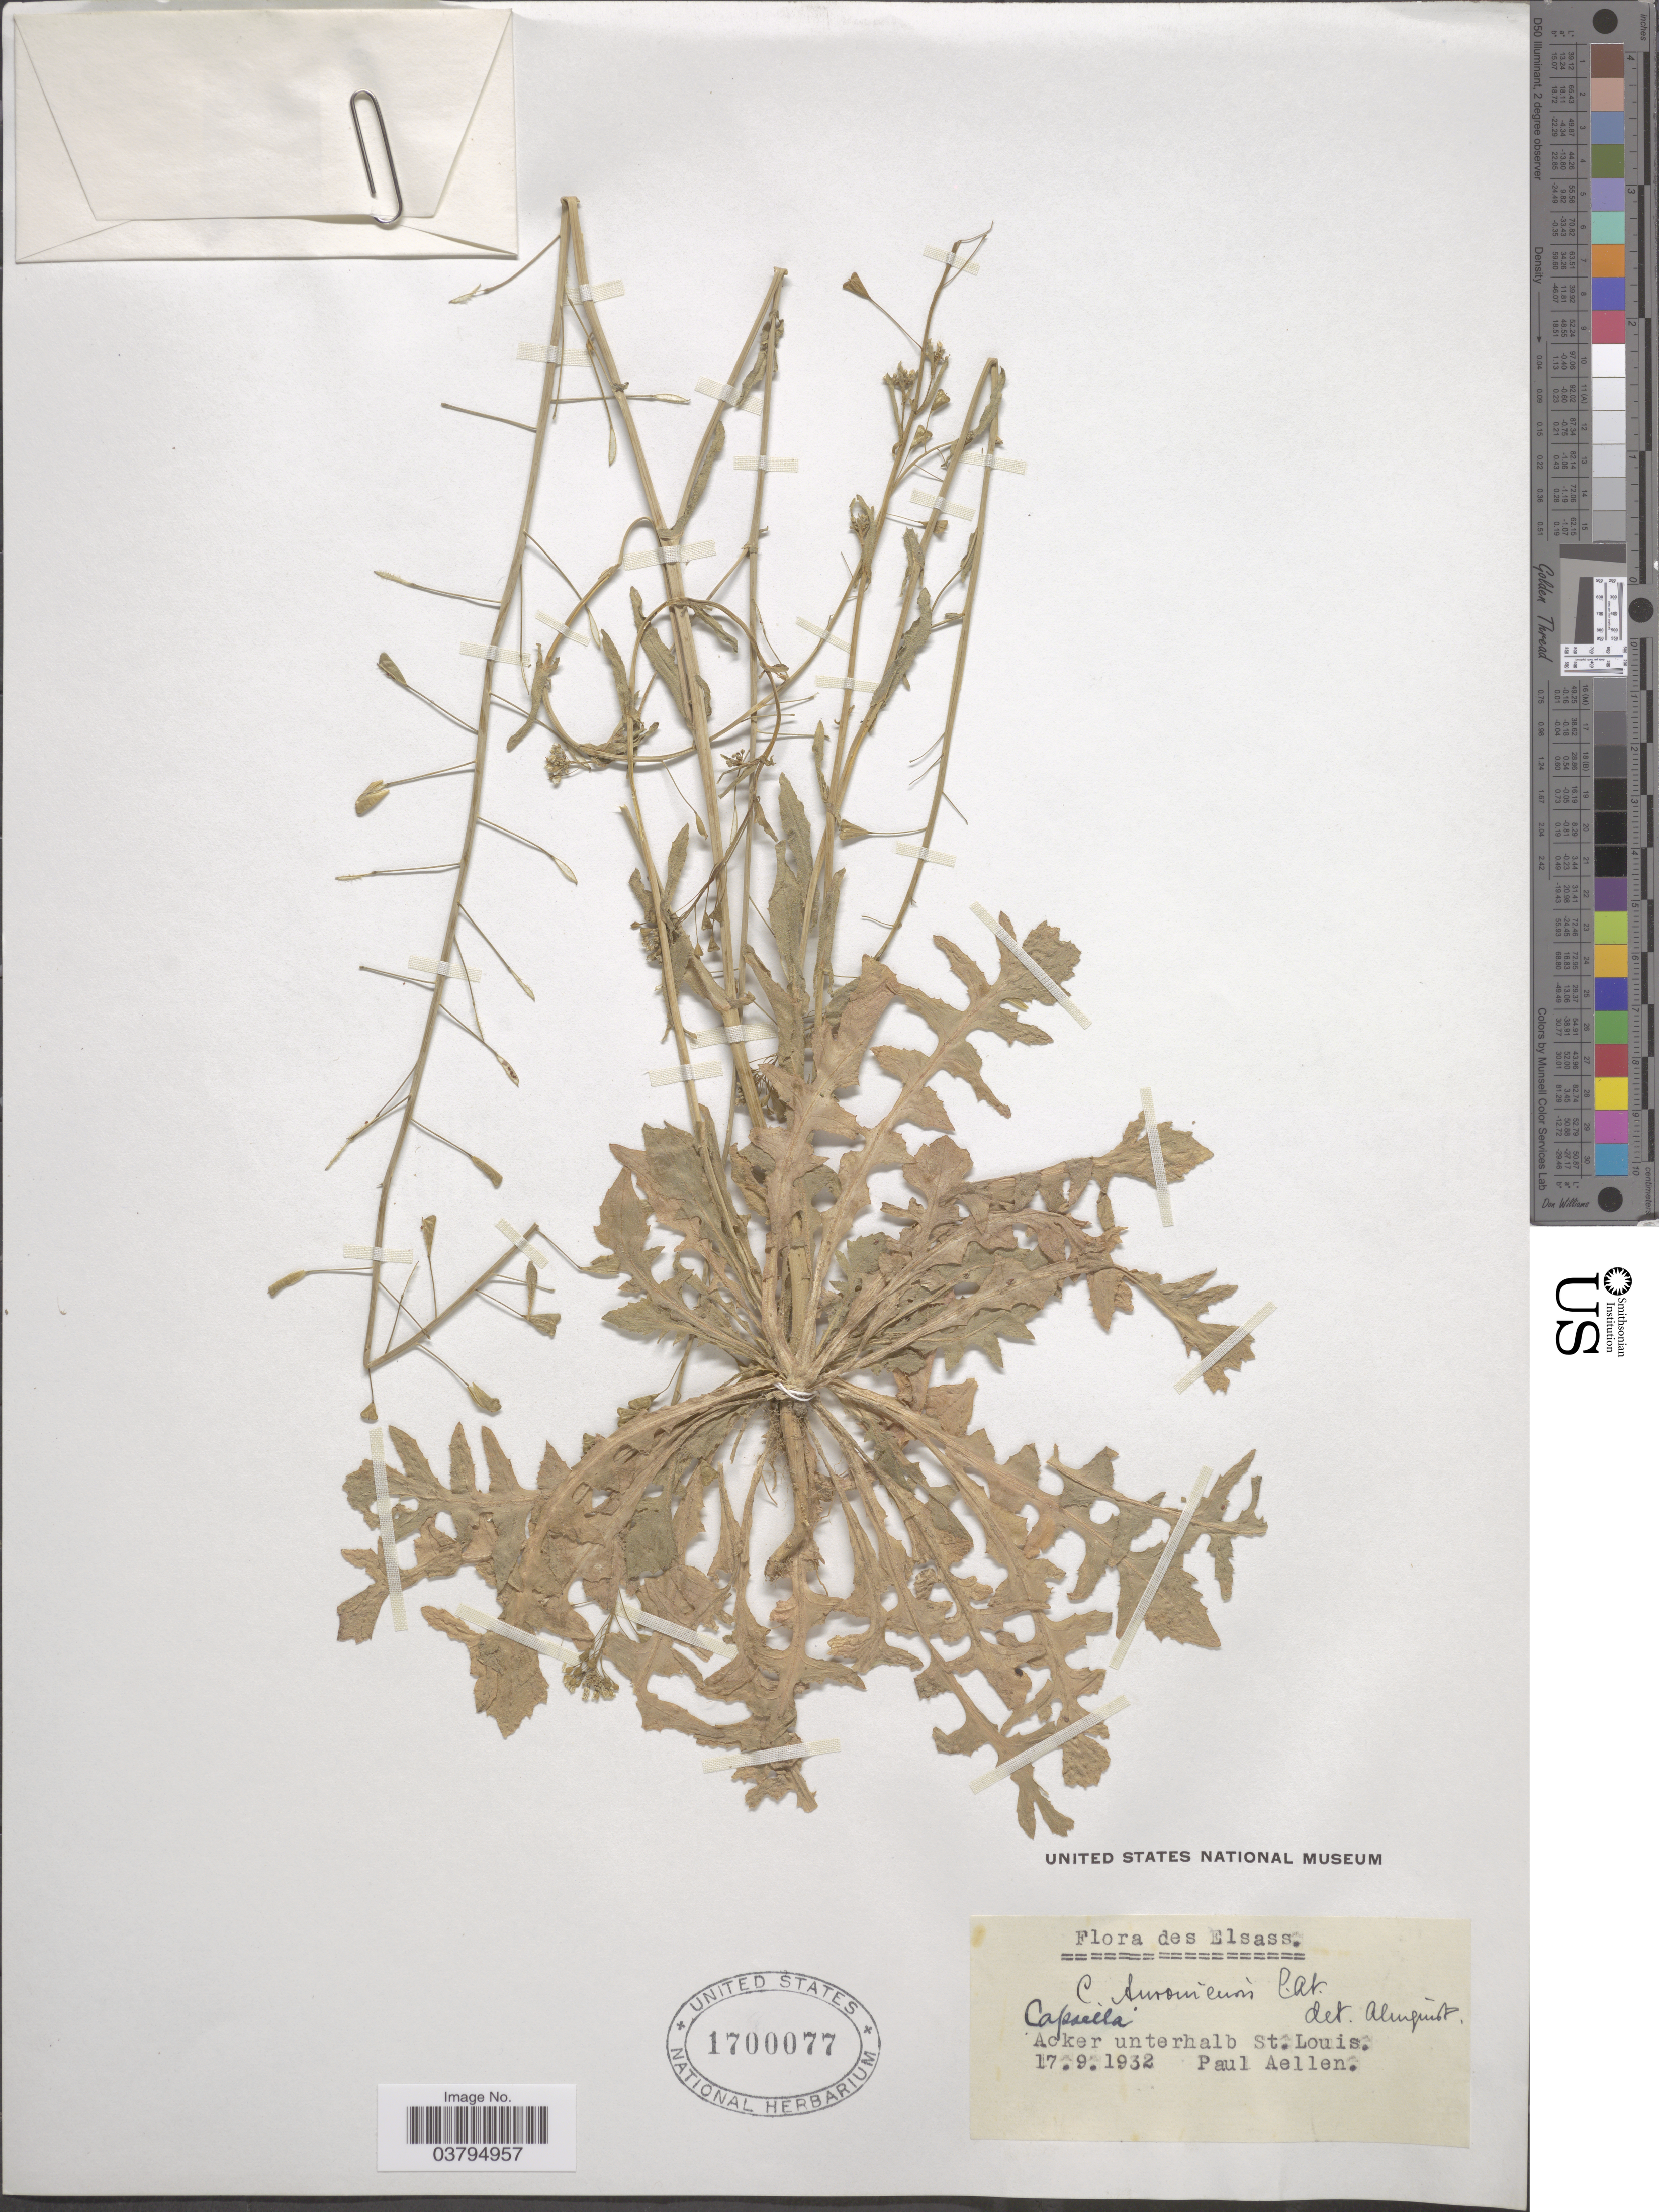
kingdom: Plantae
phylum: Tracheophyta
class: Magnoliopsida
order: Brassicales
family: Brassicaceae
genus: Capsella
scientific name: Capsella turoniensis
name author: (E.B. Almq.) E.B. Almq.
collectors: P. Aellen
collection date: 1932-09-17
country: France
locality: Elsass. Acker unterhalb St. Louis.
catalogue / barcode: US 1700077